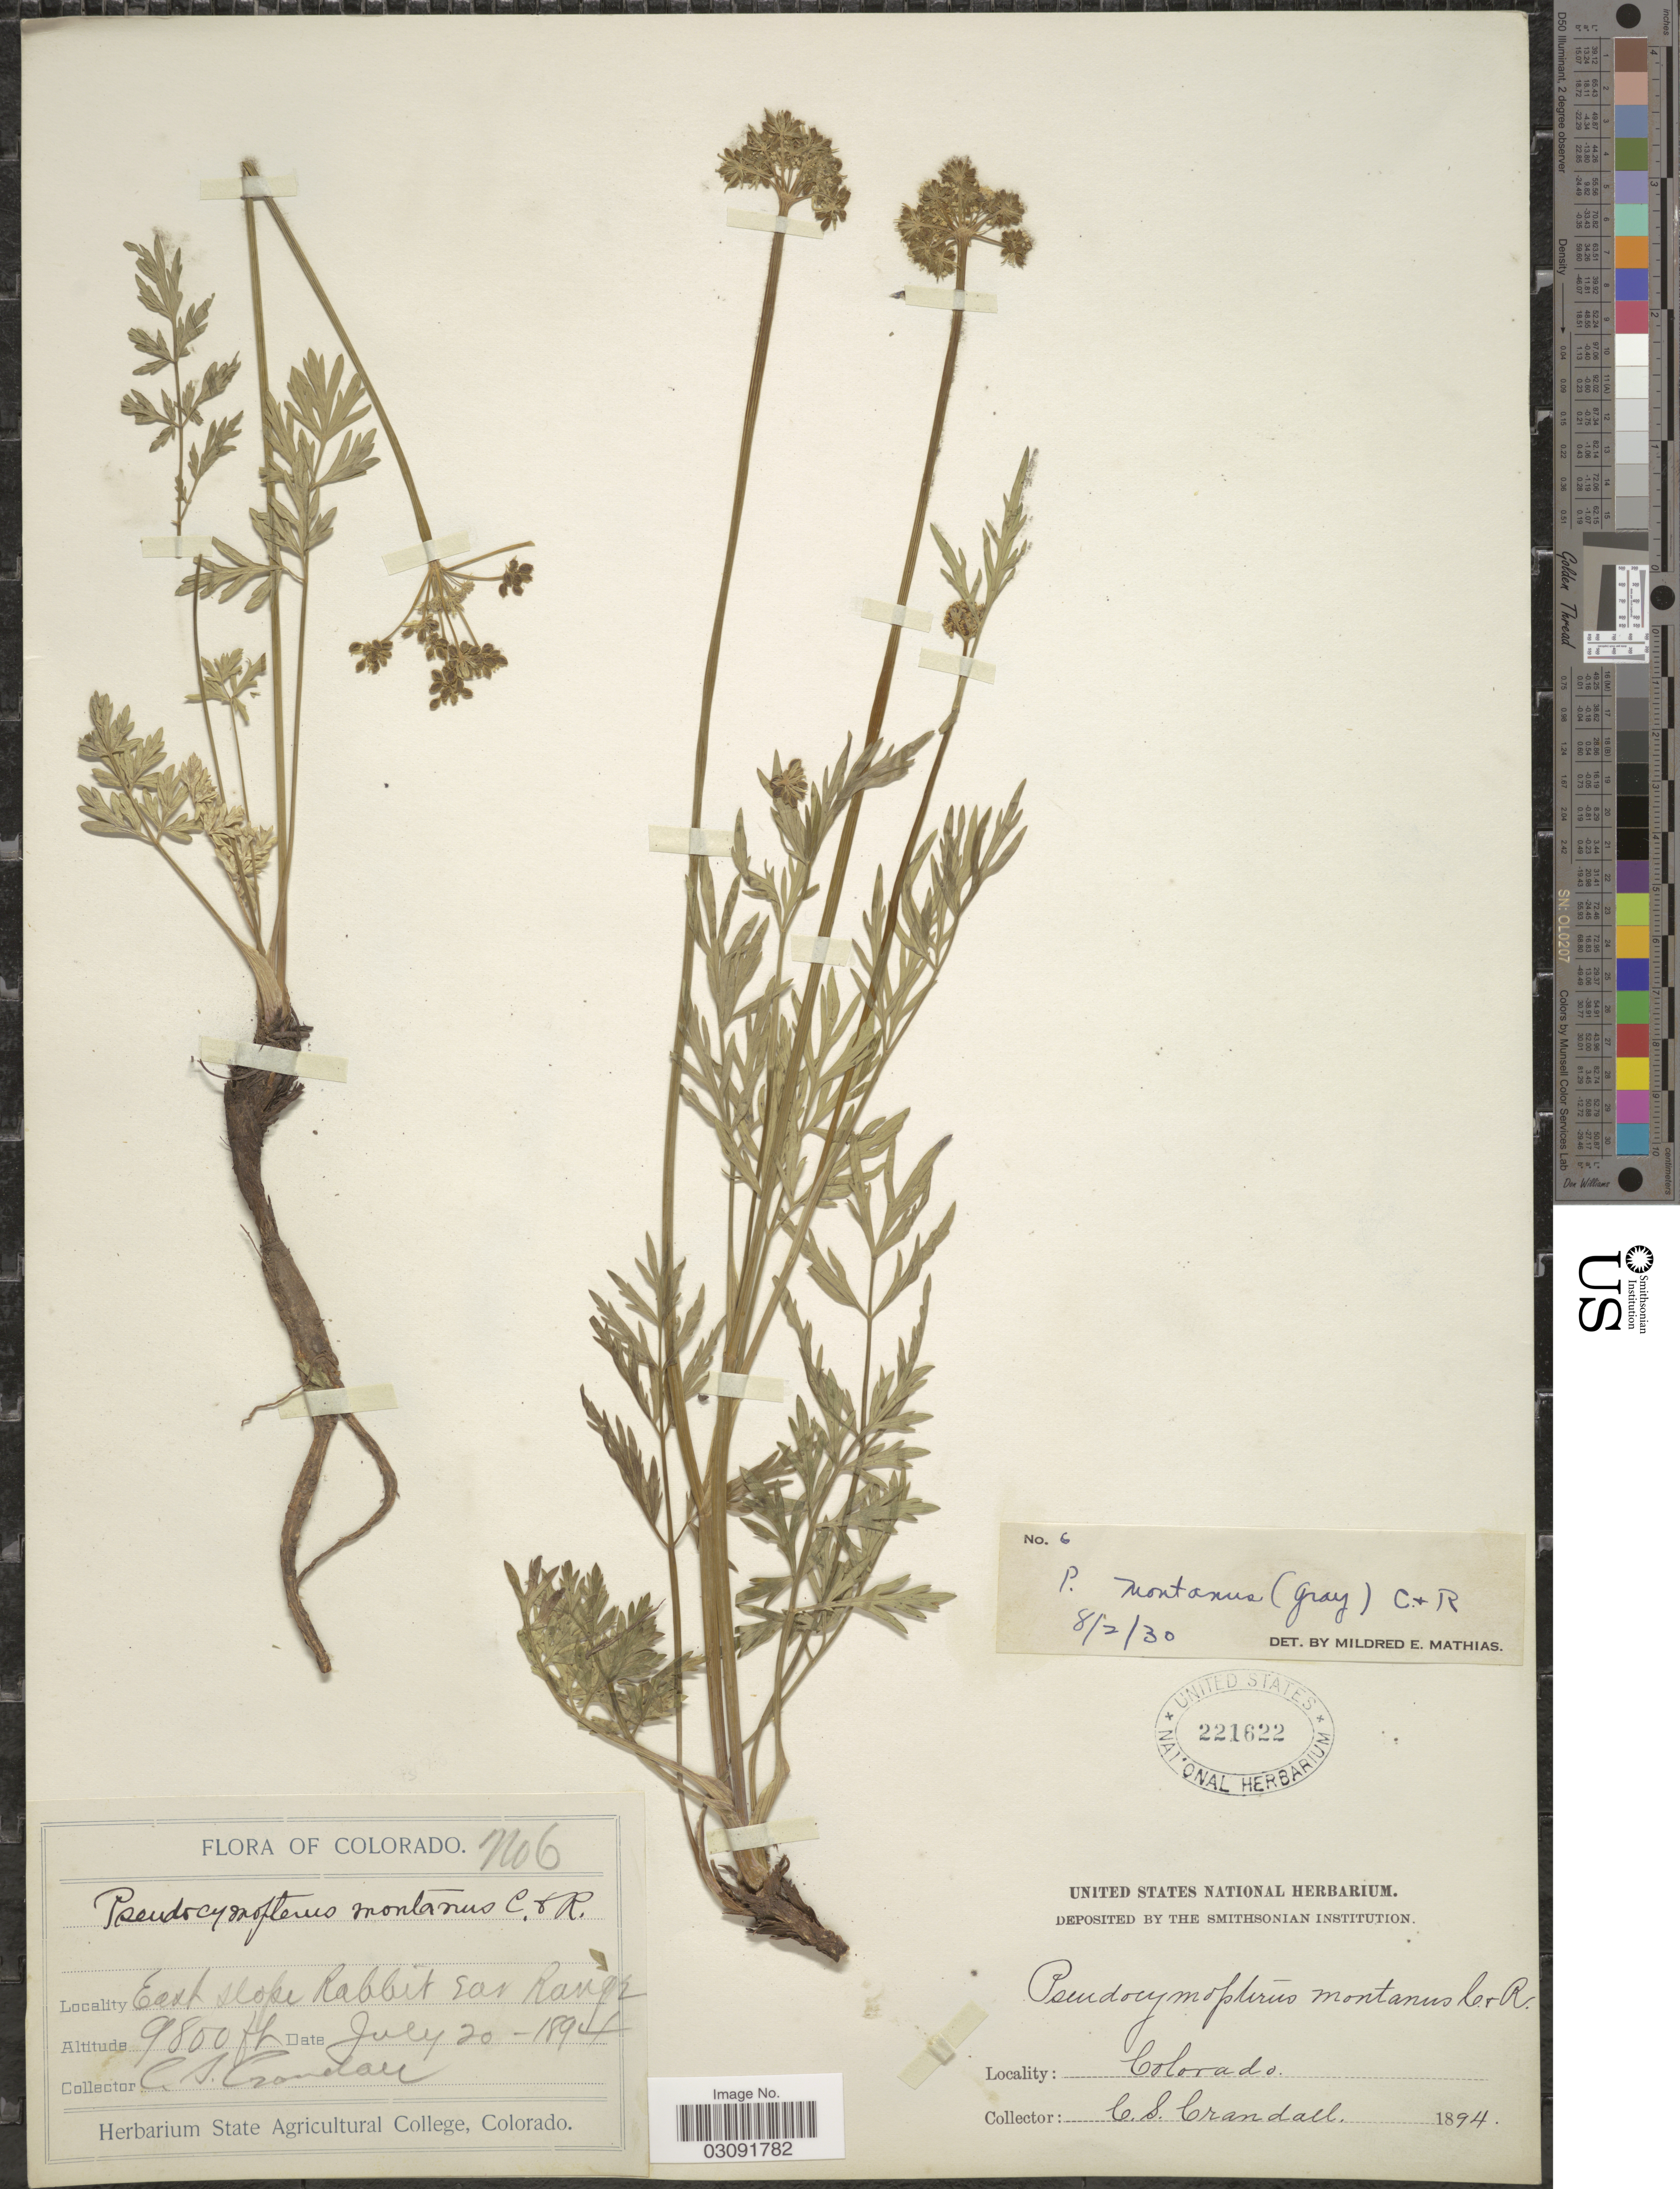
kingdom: Plantae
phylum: Tracheophyta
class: Magnoliopsida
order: Apiales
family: Apiaceae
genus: Pseudocymopterus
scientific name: Pseudocymopterus montanus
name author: (A. Gray) J.M. Coult. & Rose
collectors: C. Crandall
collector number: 6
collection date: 1894-07-20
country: United States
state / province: Colorado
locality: East slope Rabbit Ear Range.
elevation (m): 2987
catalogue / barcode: US 221622